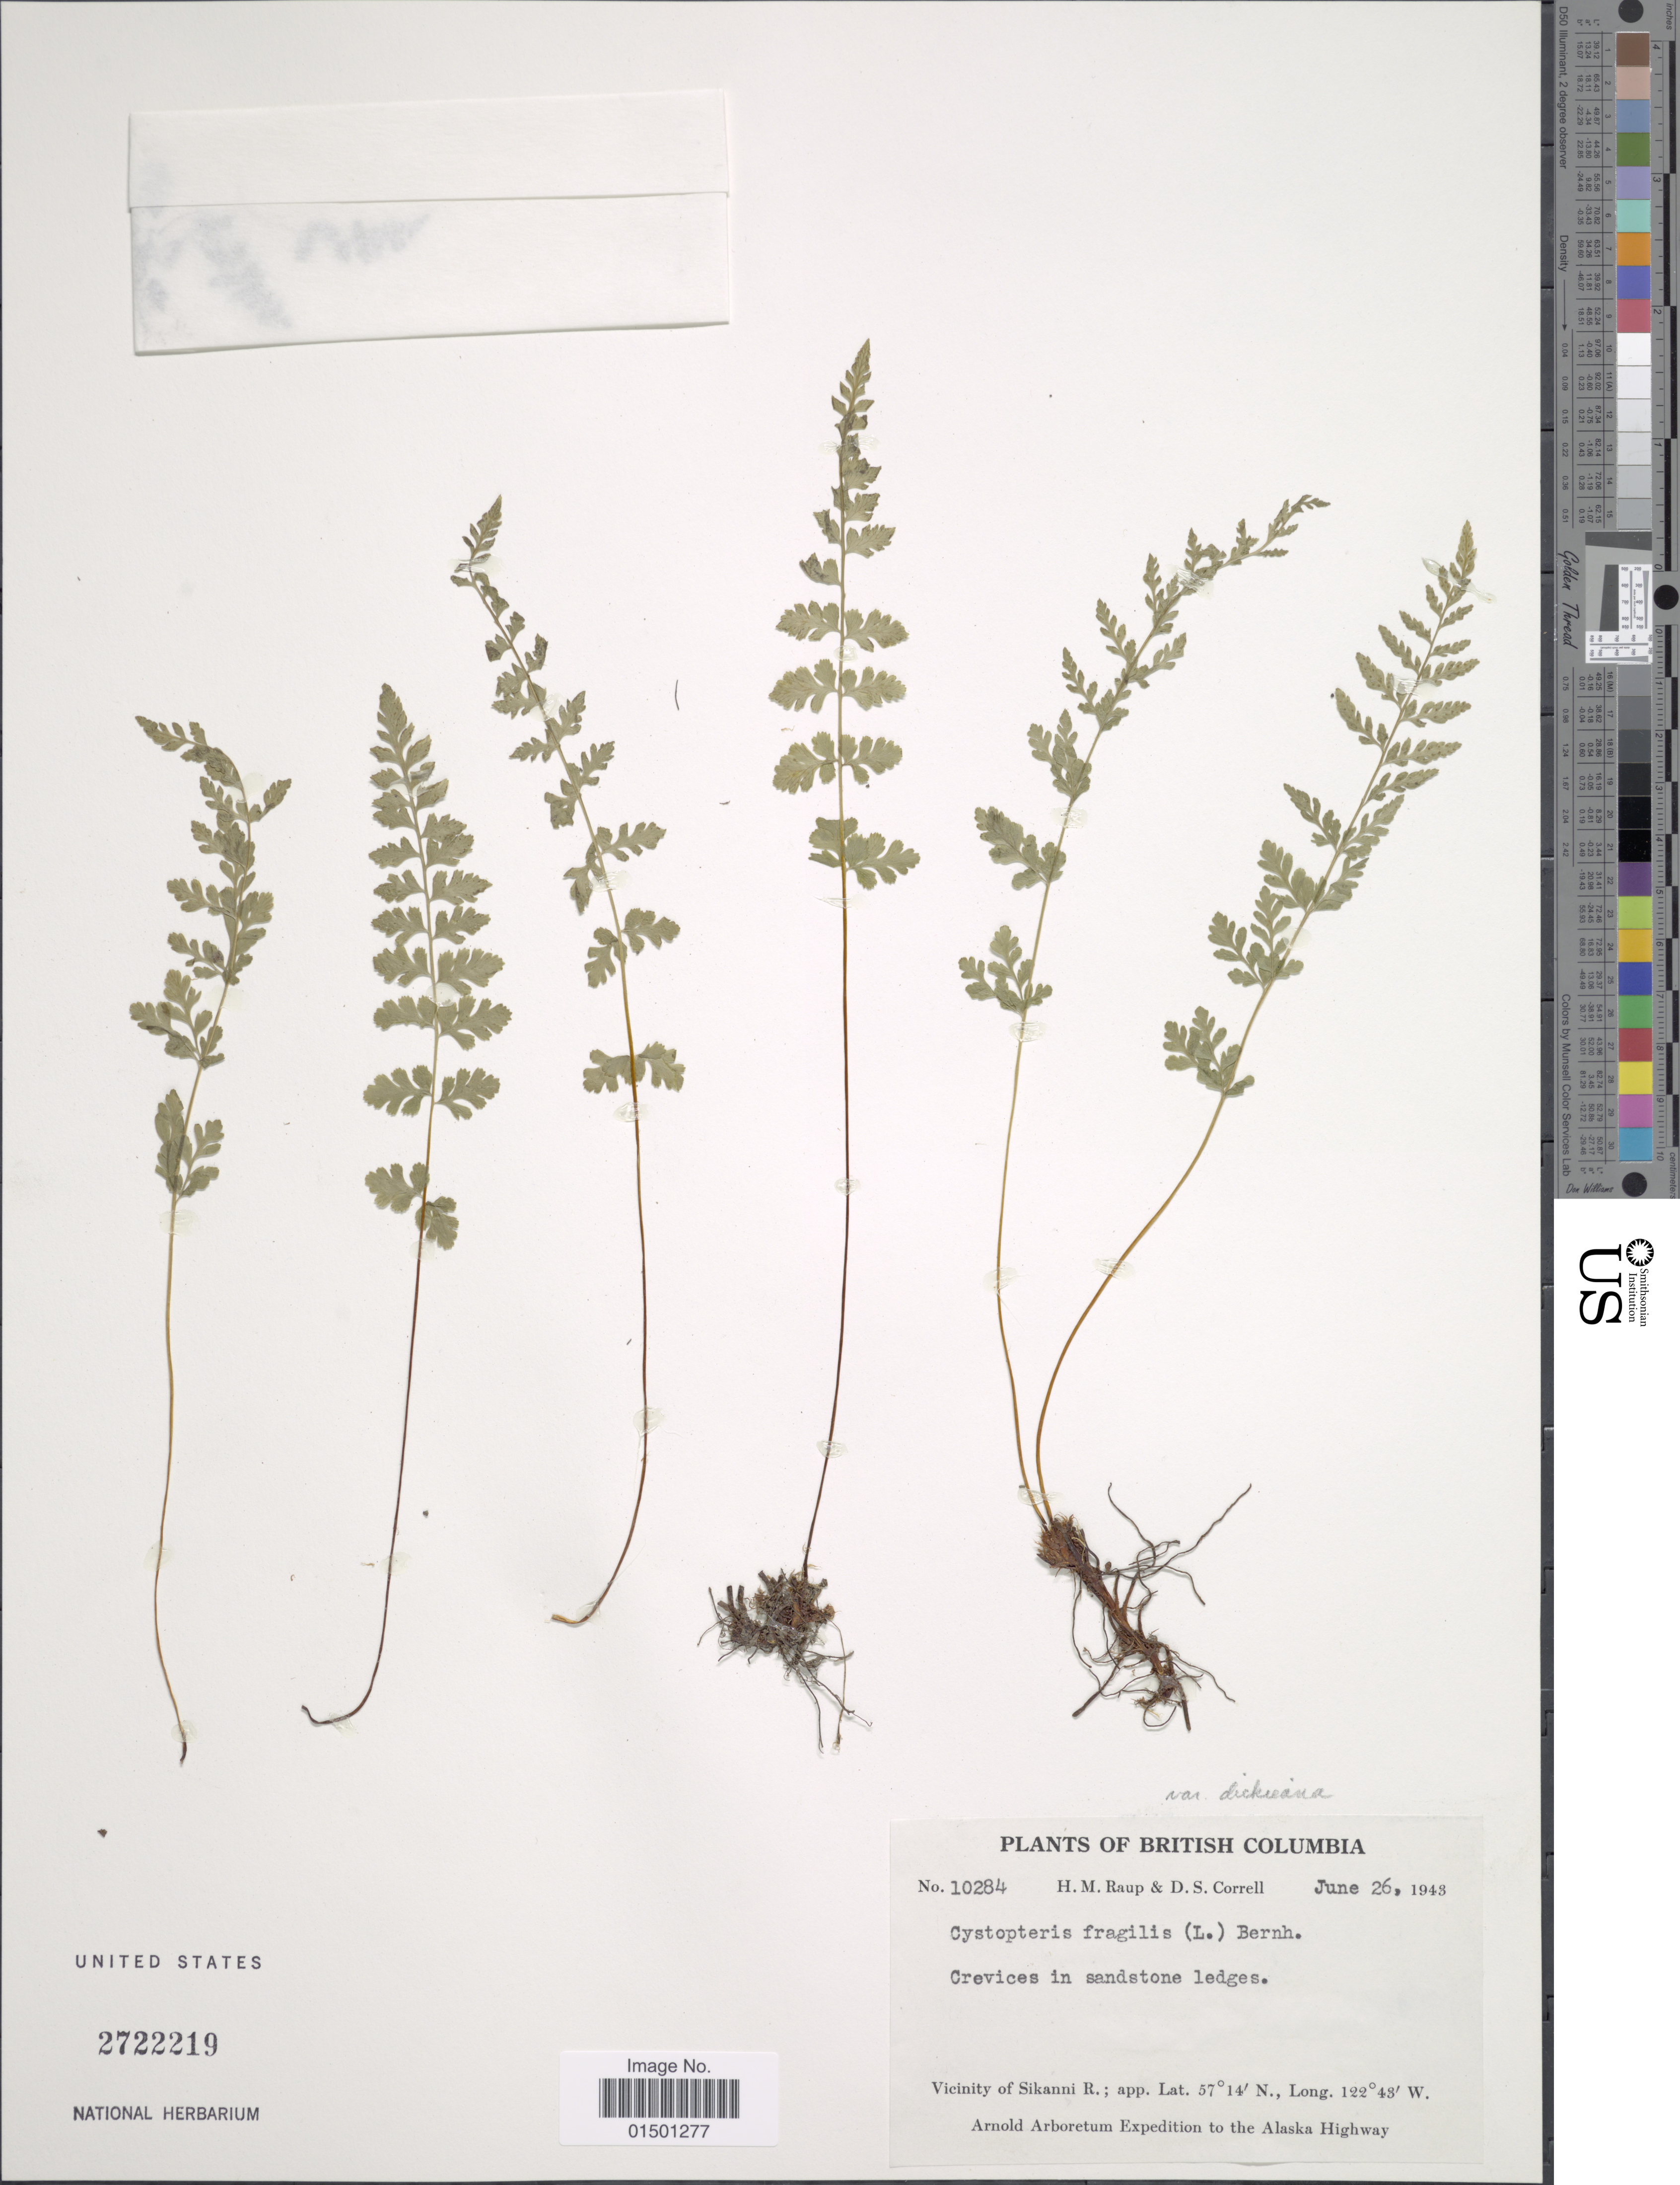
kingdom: Plantae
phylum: Tracheophyta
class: Polypodiopsida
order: Polypodiales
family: Cystopteridaceae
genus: Cystopteris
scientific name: Cystopteris fragilis var. dickieana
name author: B. Boivin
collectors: H. Raup & D. S. Correll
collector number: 10284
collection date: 1943-06-26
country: Canada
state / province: British Columbia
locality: Vicinity of Sikanni R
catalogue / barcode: US 2722219